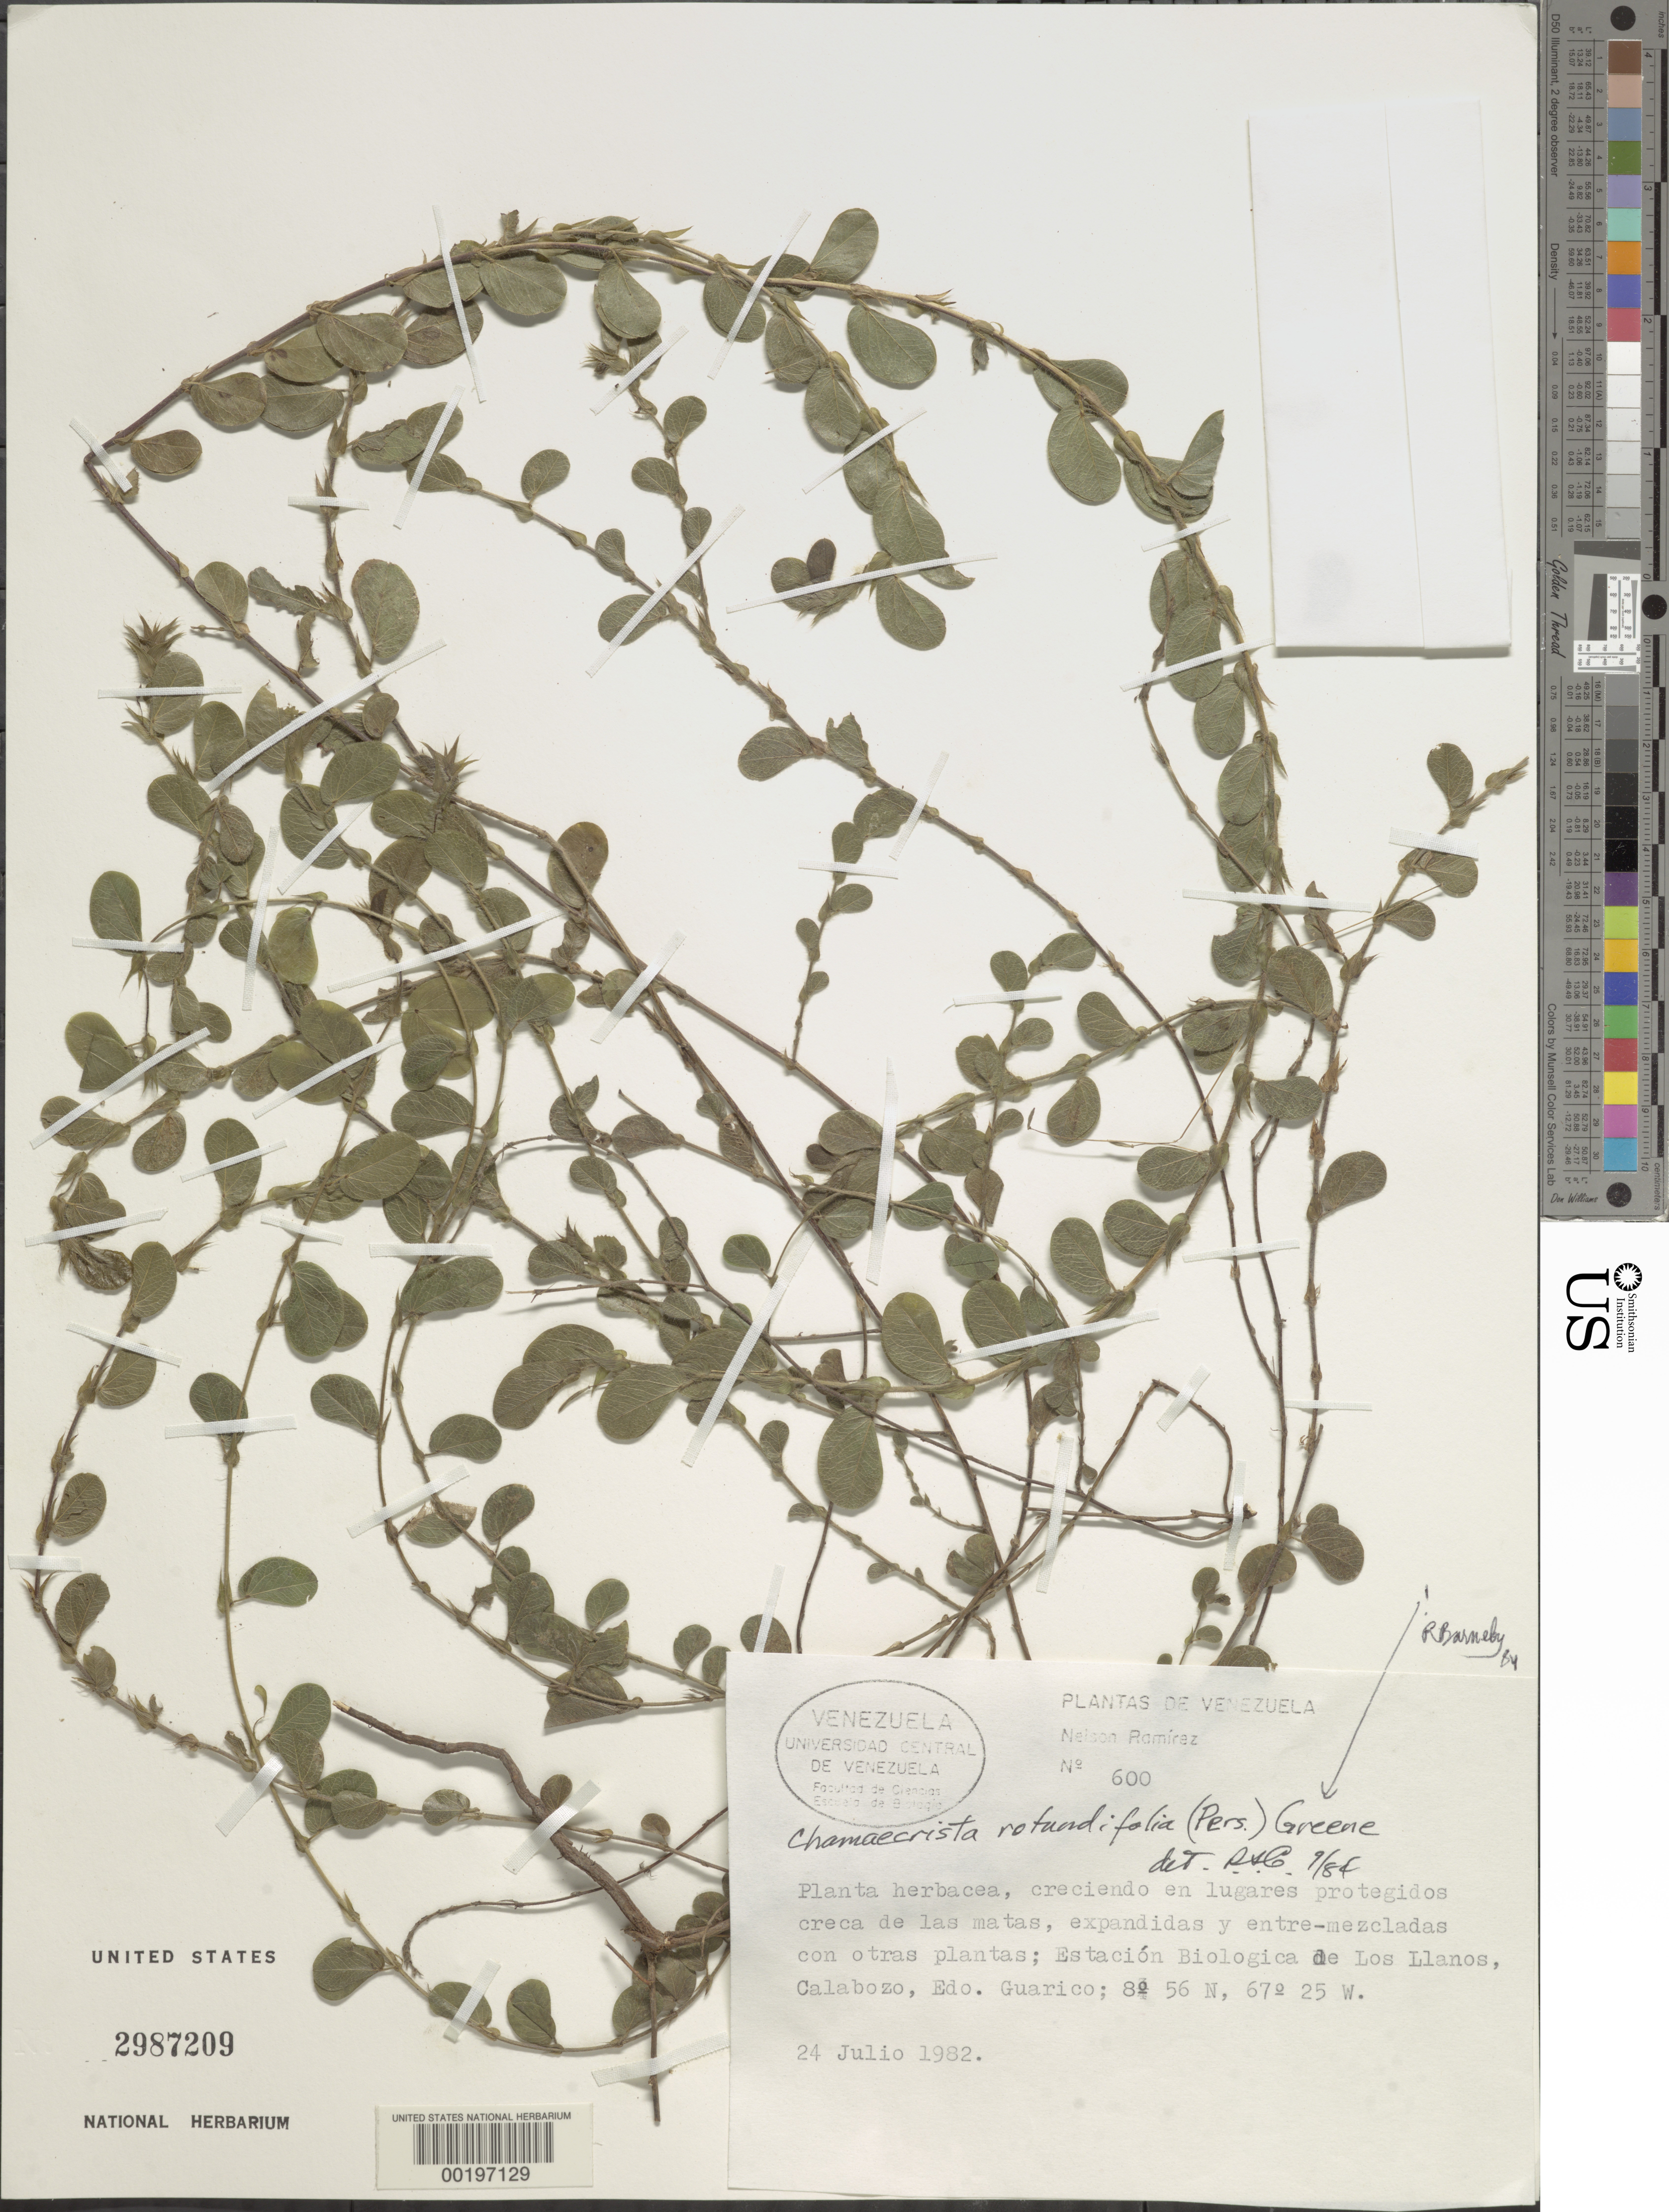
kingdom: Plantae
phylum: Tracheophyta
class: Magnoliopsida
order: Fabales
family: Fabaceae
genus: Chamaecrista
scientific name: Chamaecrista rotundifolia var. rotundifolia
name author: (Pers.) Greene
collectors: N. Ramírez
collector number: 600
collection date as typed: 24 Jul 1982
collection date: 1982-07-24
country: Venezuela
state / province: Guárico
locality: Estacion biologica de los llanos, calabozo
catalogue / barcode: US 2987209